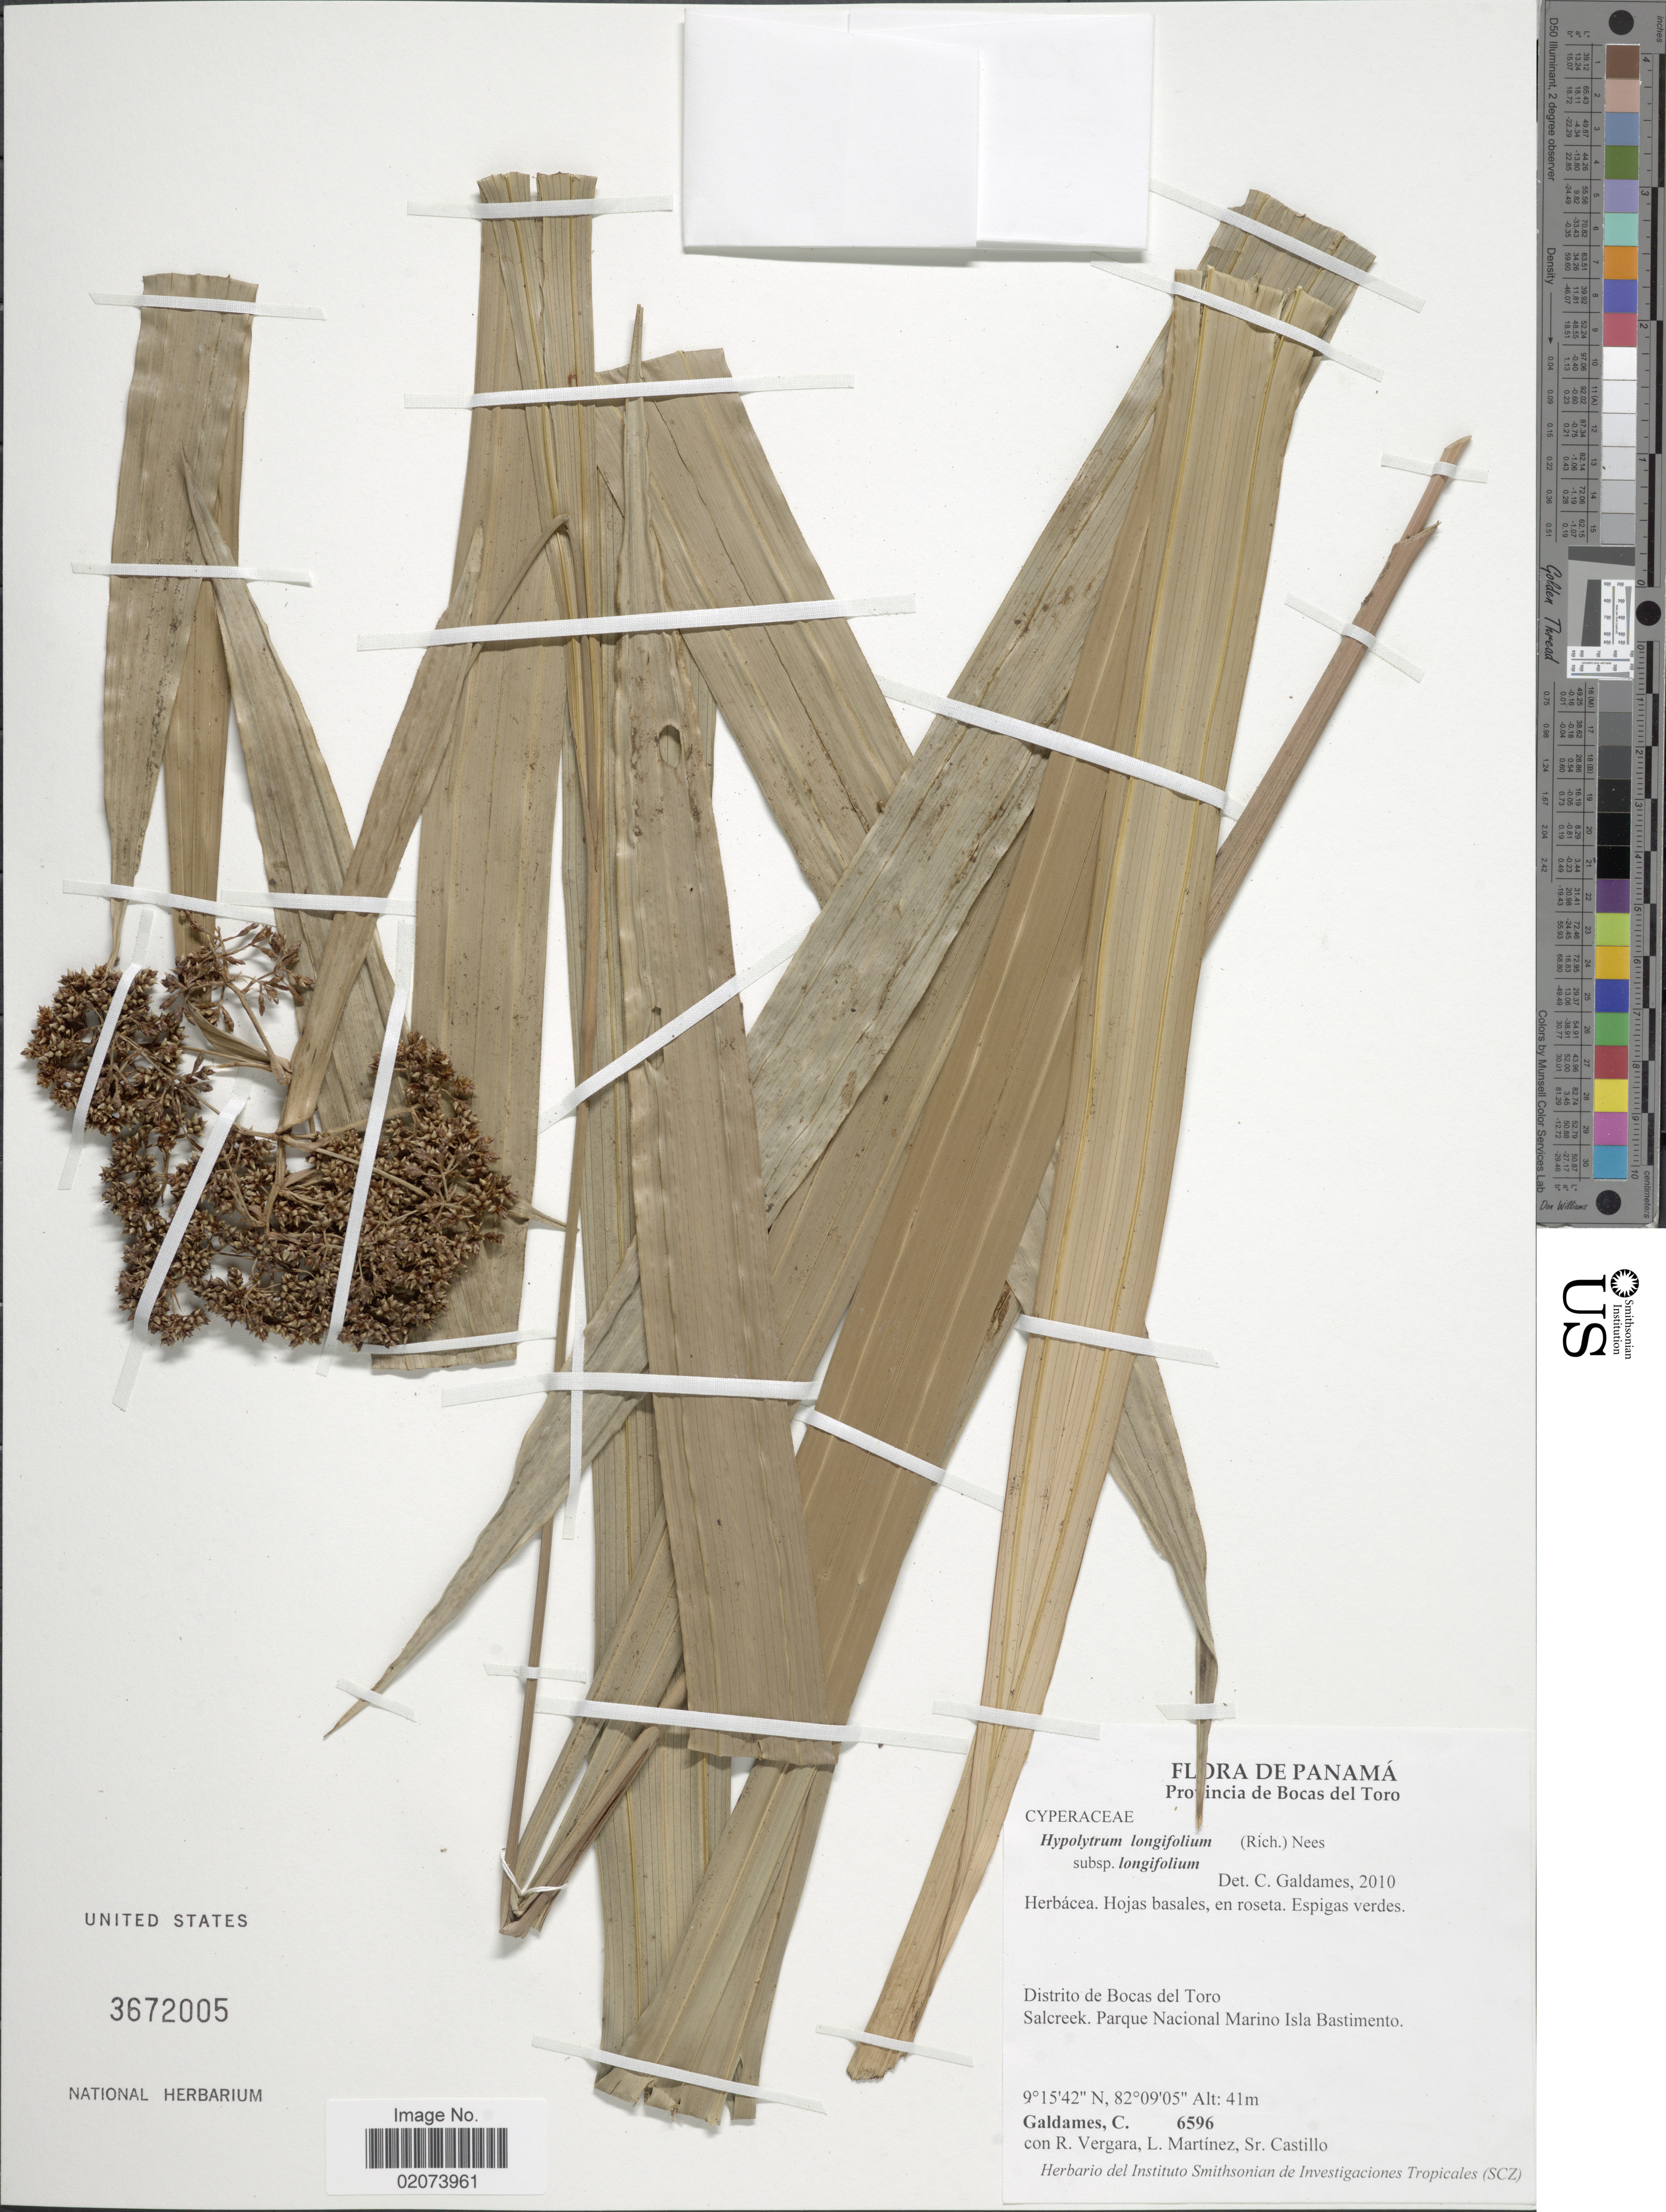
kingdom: Plantae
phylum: Tracheophyta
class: Liliopsida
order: Poales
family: Cyperaceae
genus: Hypolytrum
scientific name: Hypolytrum longifolium subsp. nicaraguense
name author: (Liebm.) T. Koyama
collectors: C. Galdames, R. Vergara, L. Martínez & Castillo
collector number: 6596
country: Panama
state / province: Bocas del Toro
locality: Distrito de Bocas del Toro, Salcreek, Parque National Marino Isla Bastimento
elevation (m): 41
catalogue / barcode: US 3672005